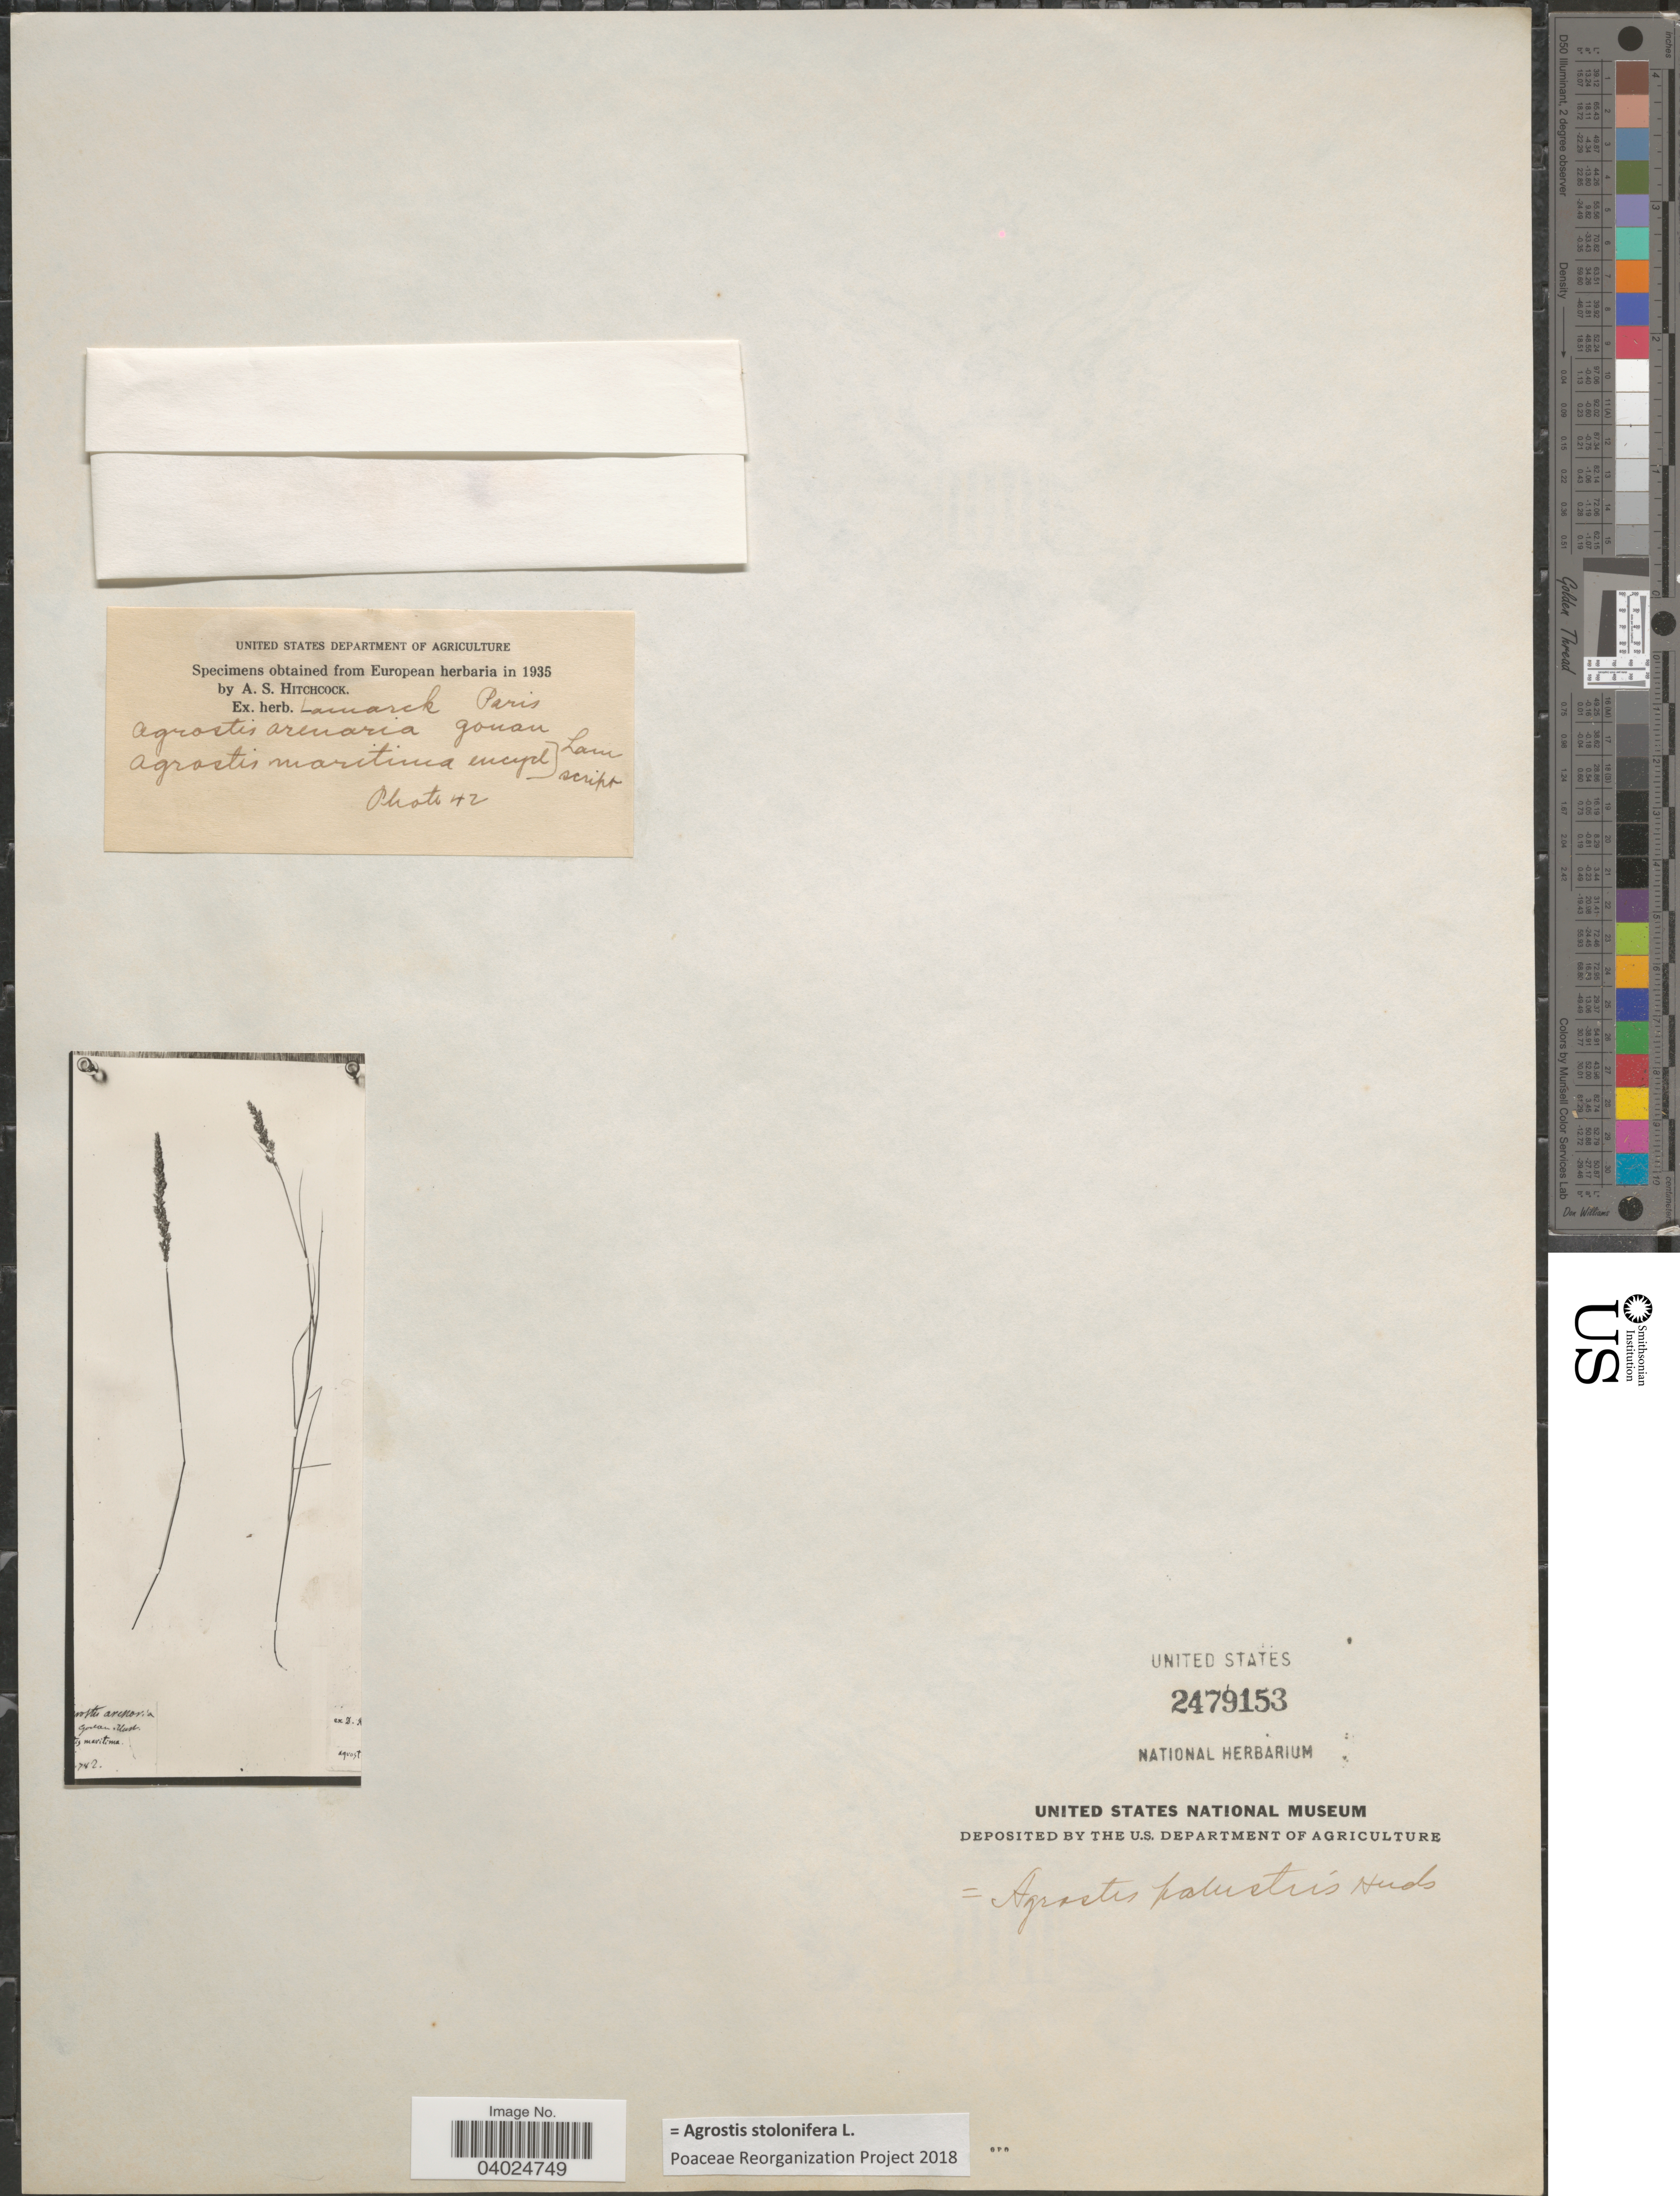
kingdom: Plantae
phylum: Tracheophyta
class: Liliopsida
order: Poales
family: Poaceae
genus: Agrostis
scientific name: Agrostis stolonifera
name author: L.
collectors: ex herb. Lamarck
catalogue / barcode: US 2479153